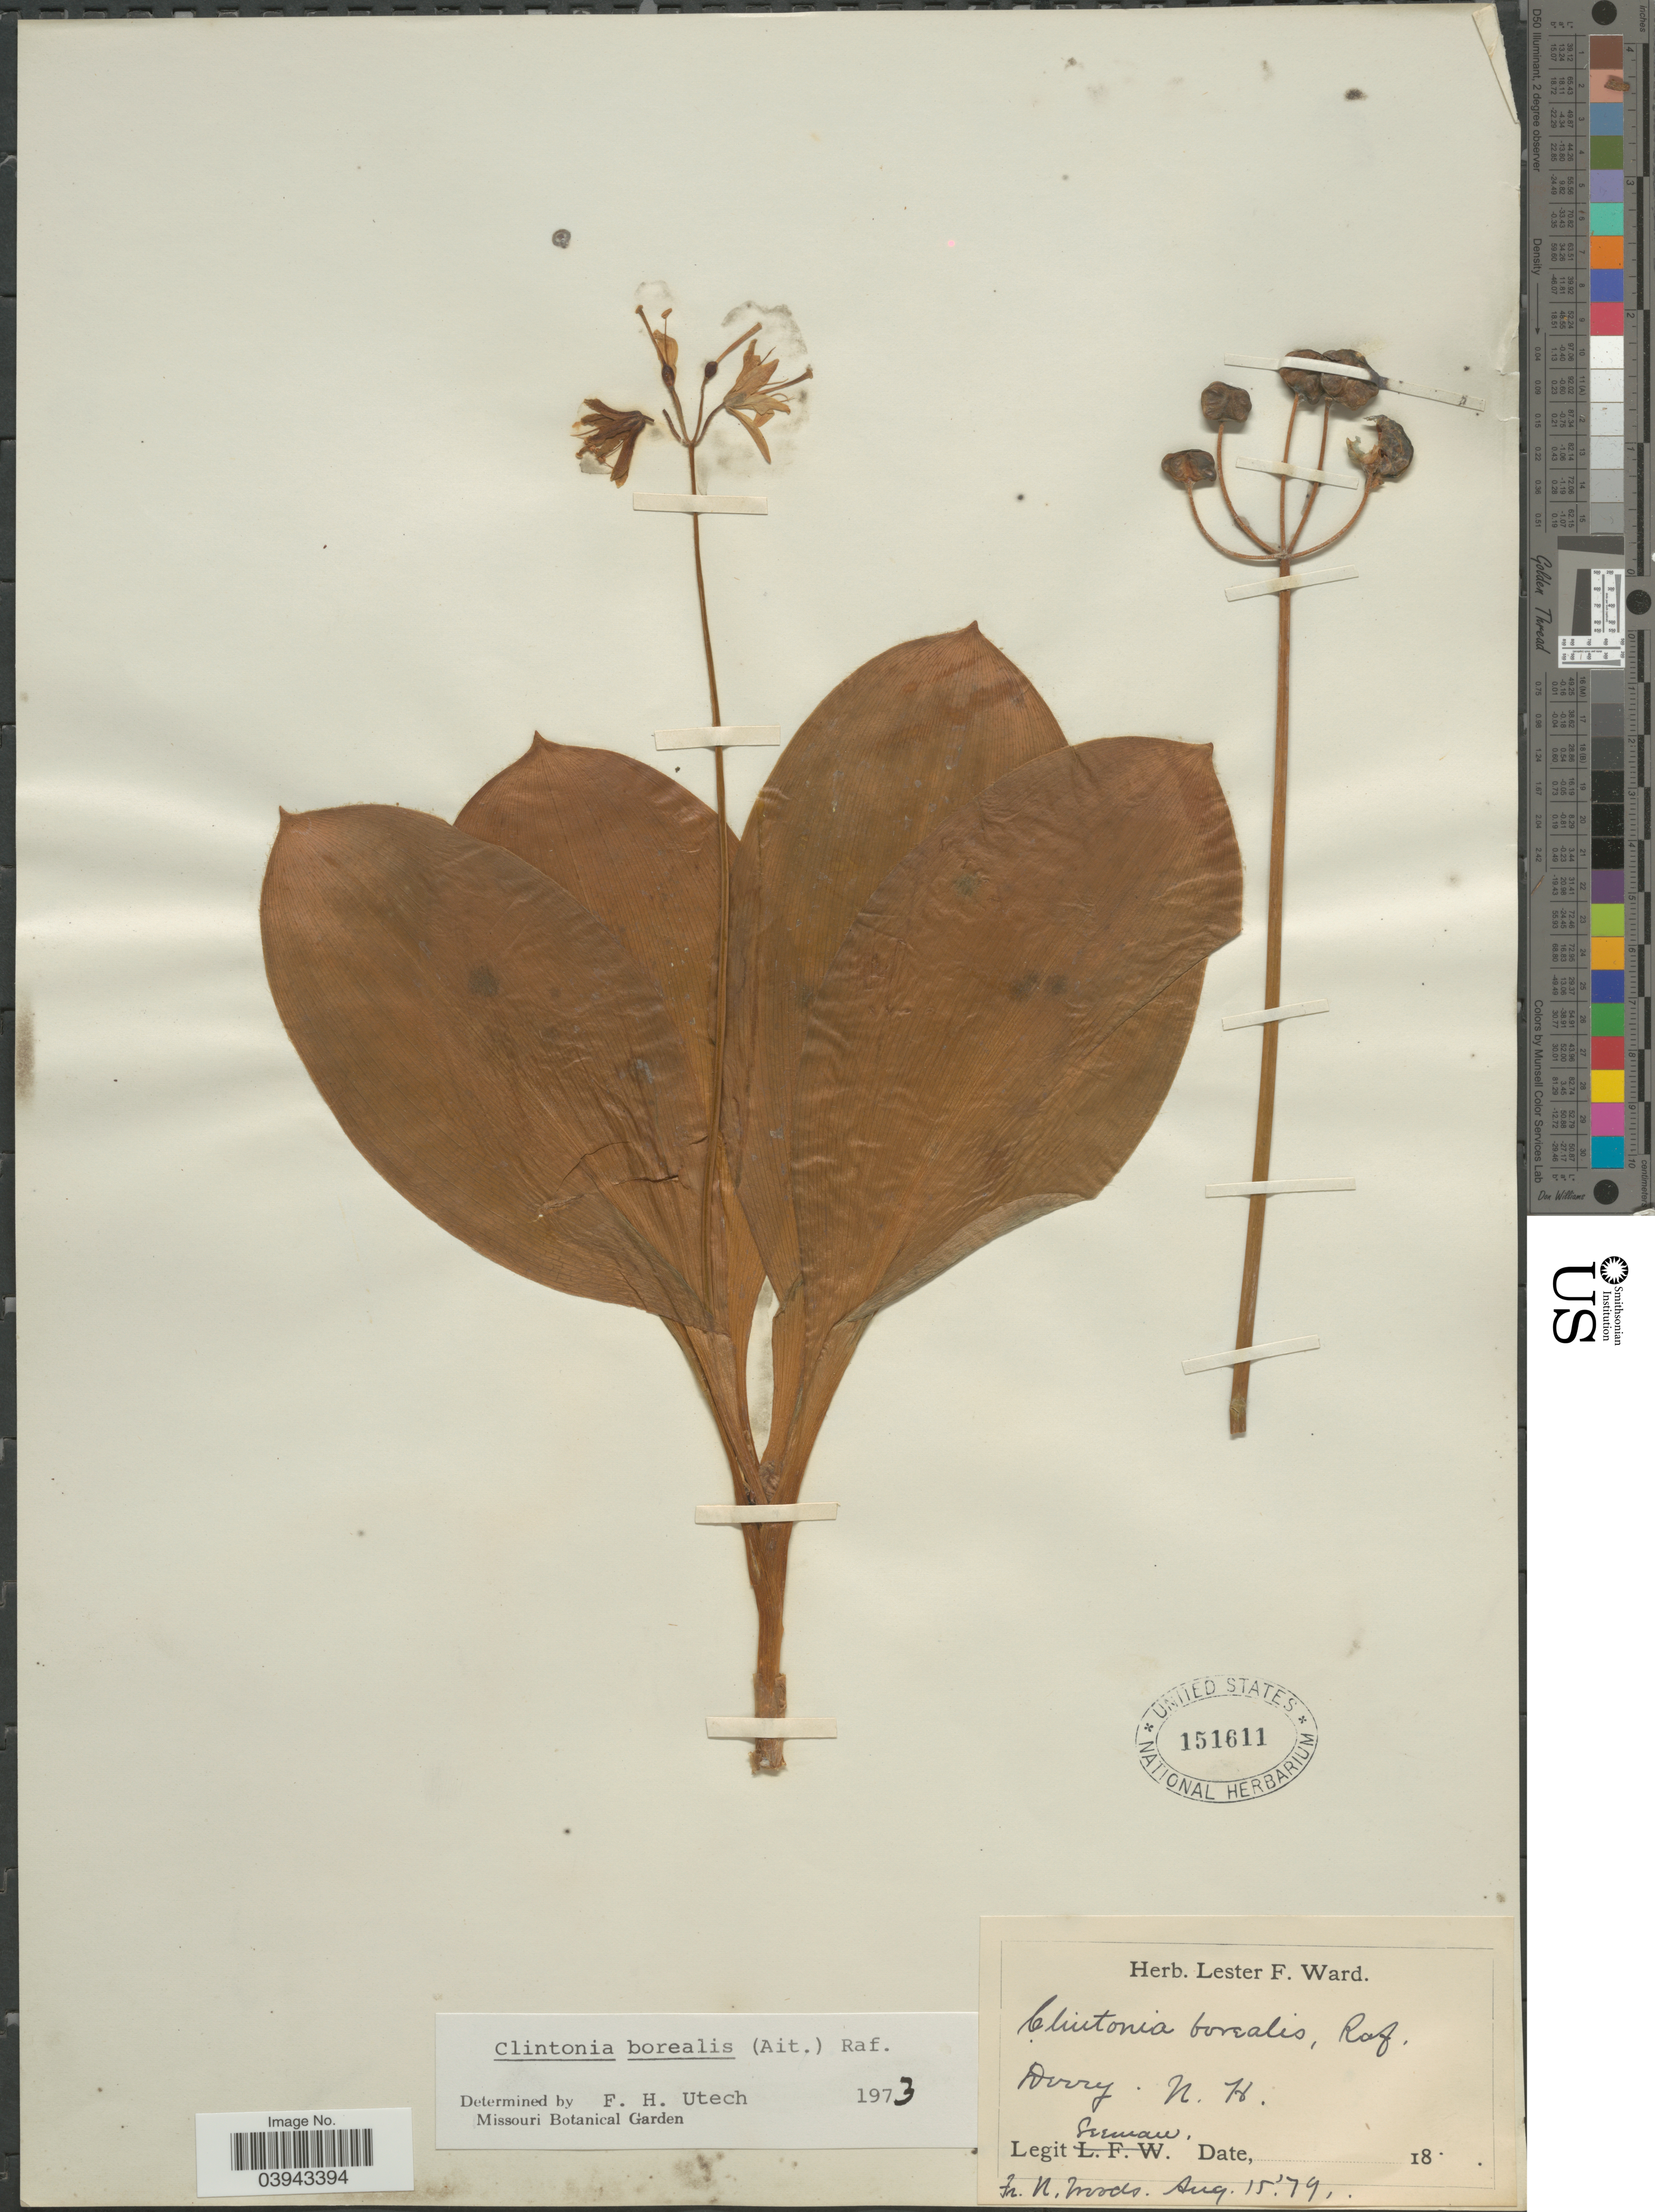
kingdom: Plantae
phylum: Tracheophyta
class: Liliopsida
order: Liliales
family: Liliaceae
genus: Clintonia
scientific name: Clintonia borealis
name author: (Aiton) Raf.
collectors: Seeman & N. Woods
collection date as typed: Transcribed d/m/y: 15/8/79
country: United States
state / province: New Hampshire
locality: Derry.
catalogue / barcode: US 151611